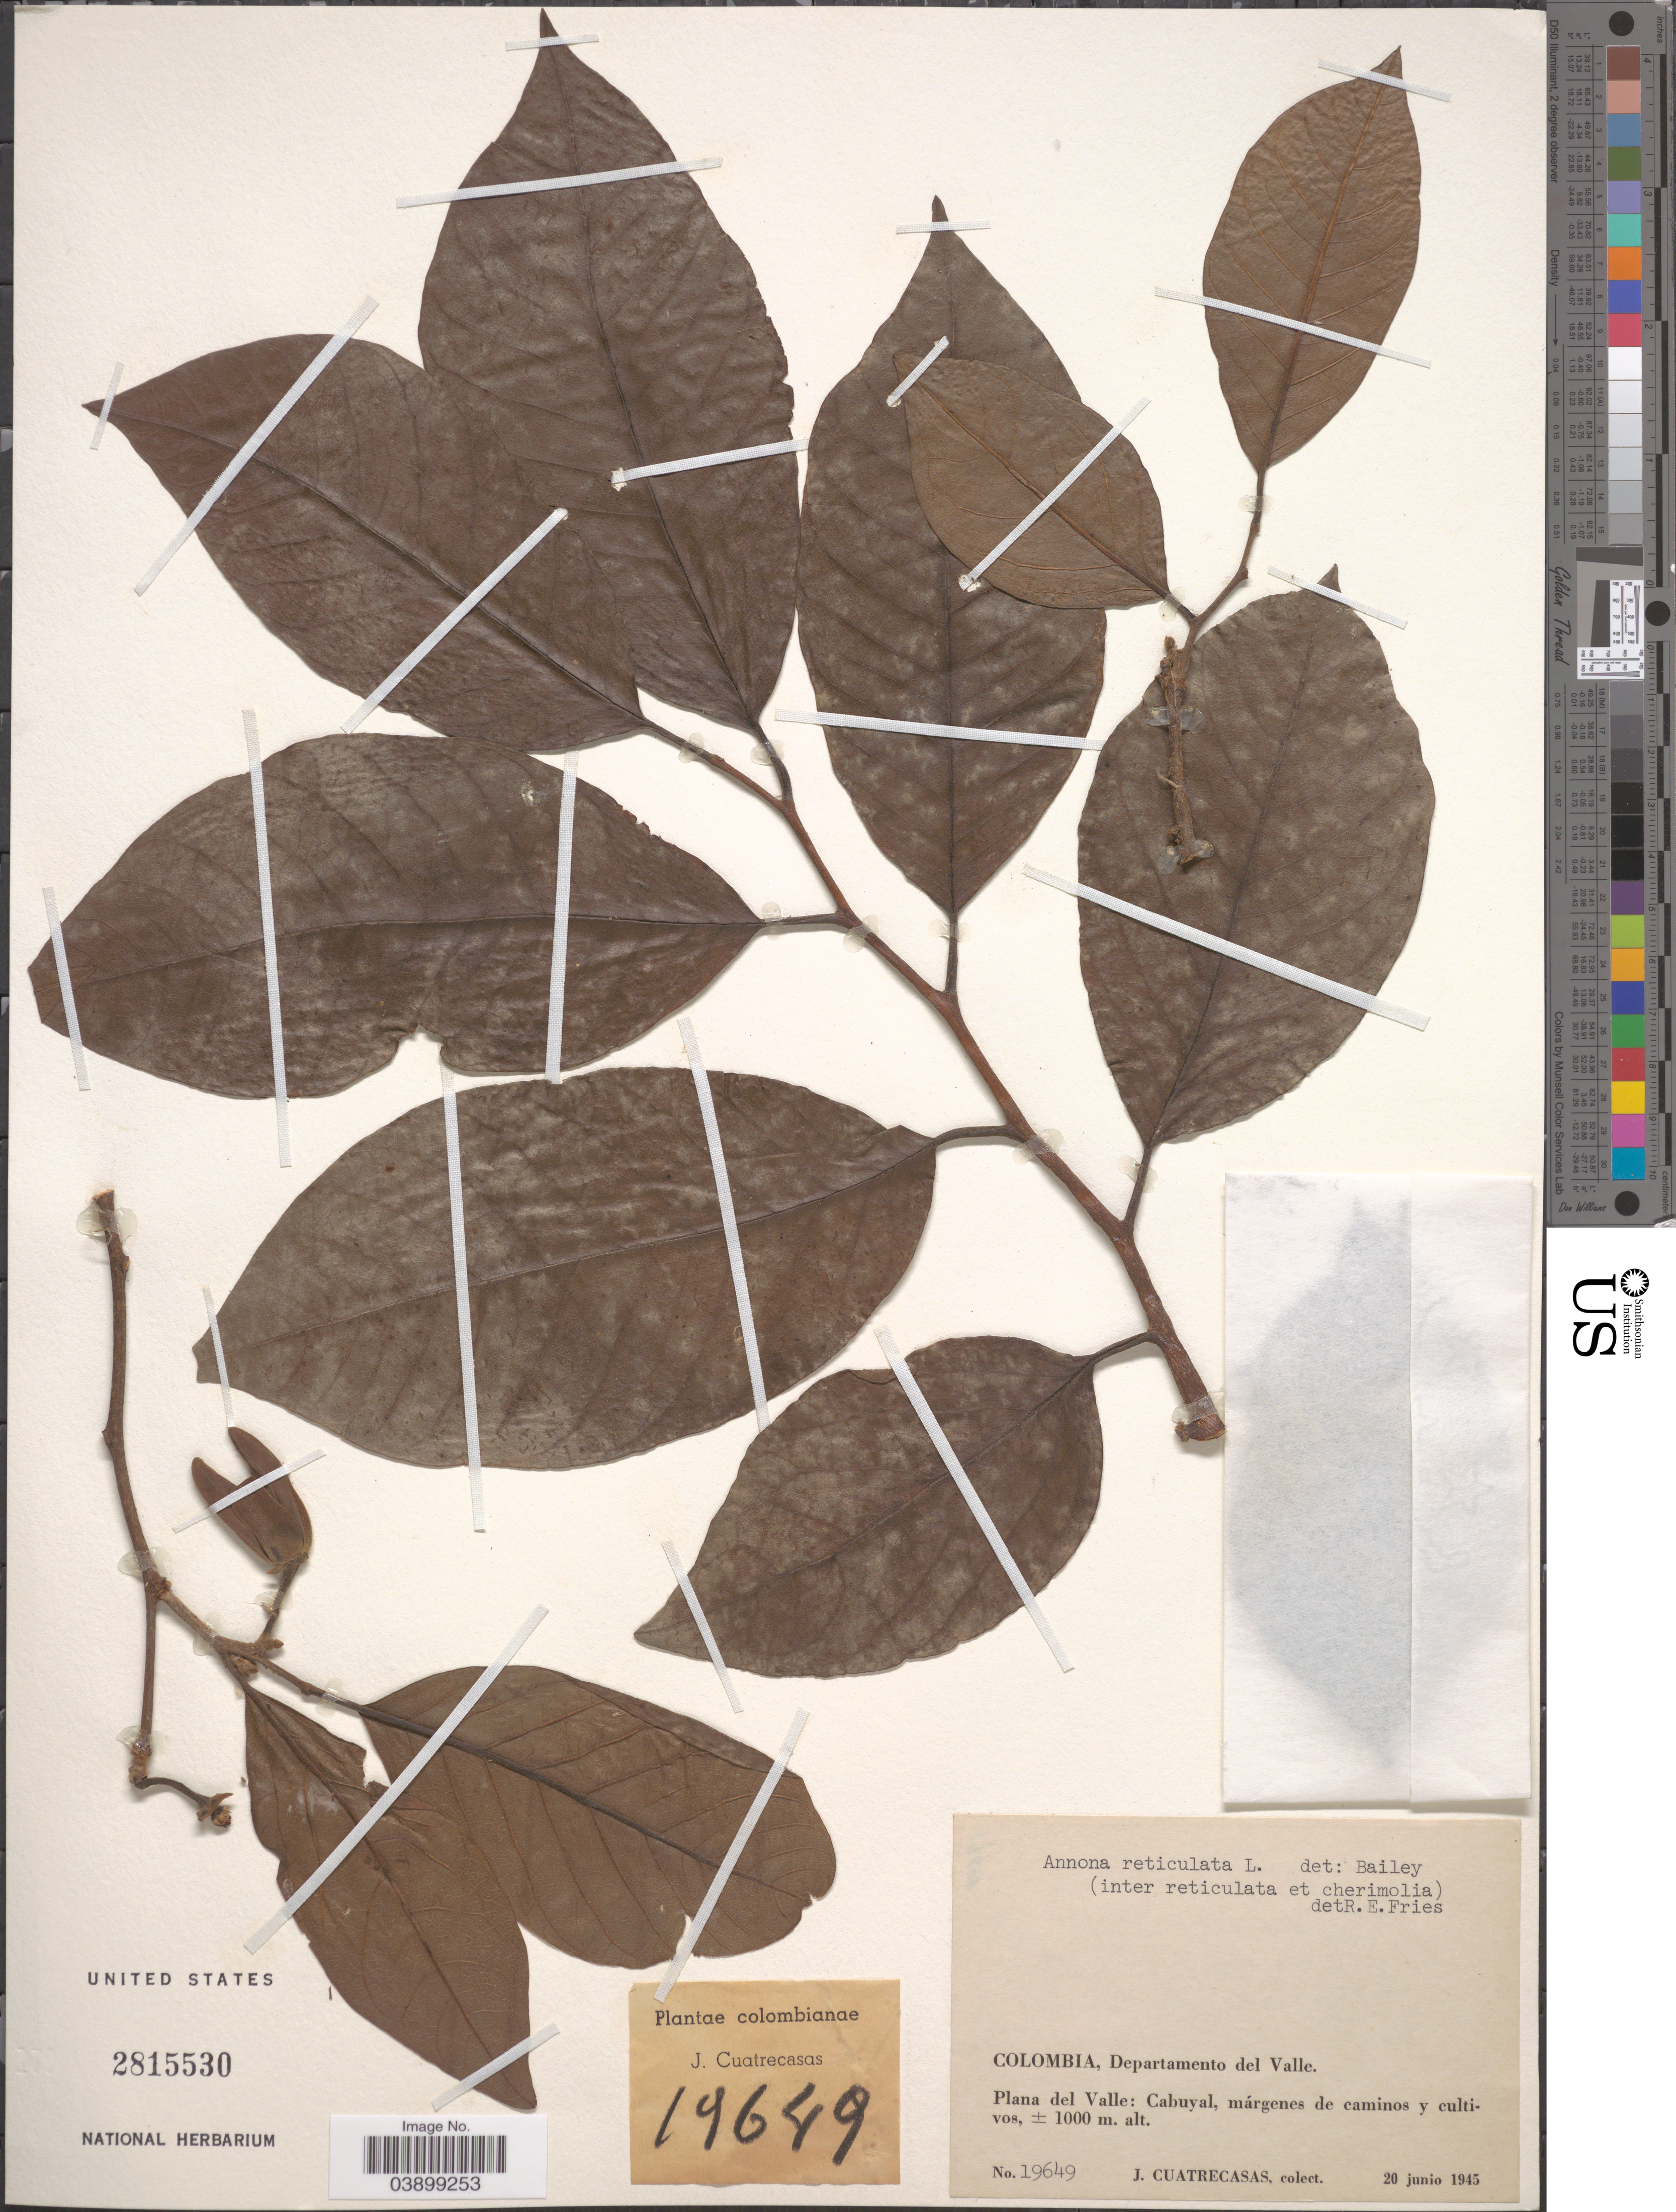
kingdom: Plantae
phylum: Tracheophyta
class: Magnoliopsida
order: Magnoliales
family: Annonaceae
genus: Annona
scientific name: Annona reticulata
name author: L.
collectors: J. Cuatrecasas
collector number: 19649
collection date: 1945-06-20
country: Colombia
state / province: Valle del Cauca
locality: Departamento del Valle. Plana del Valle: Cabuyal, márgenes de caminos.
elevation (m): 1000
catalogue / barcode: US 2815530